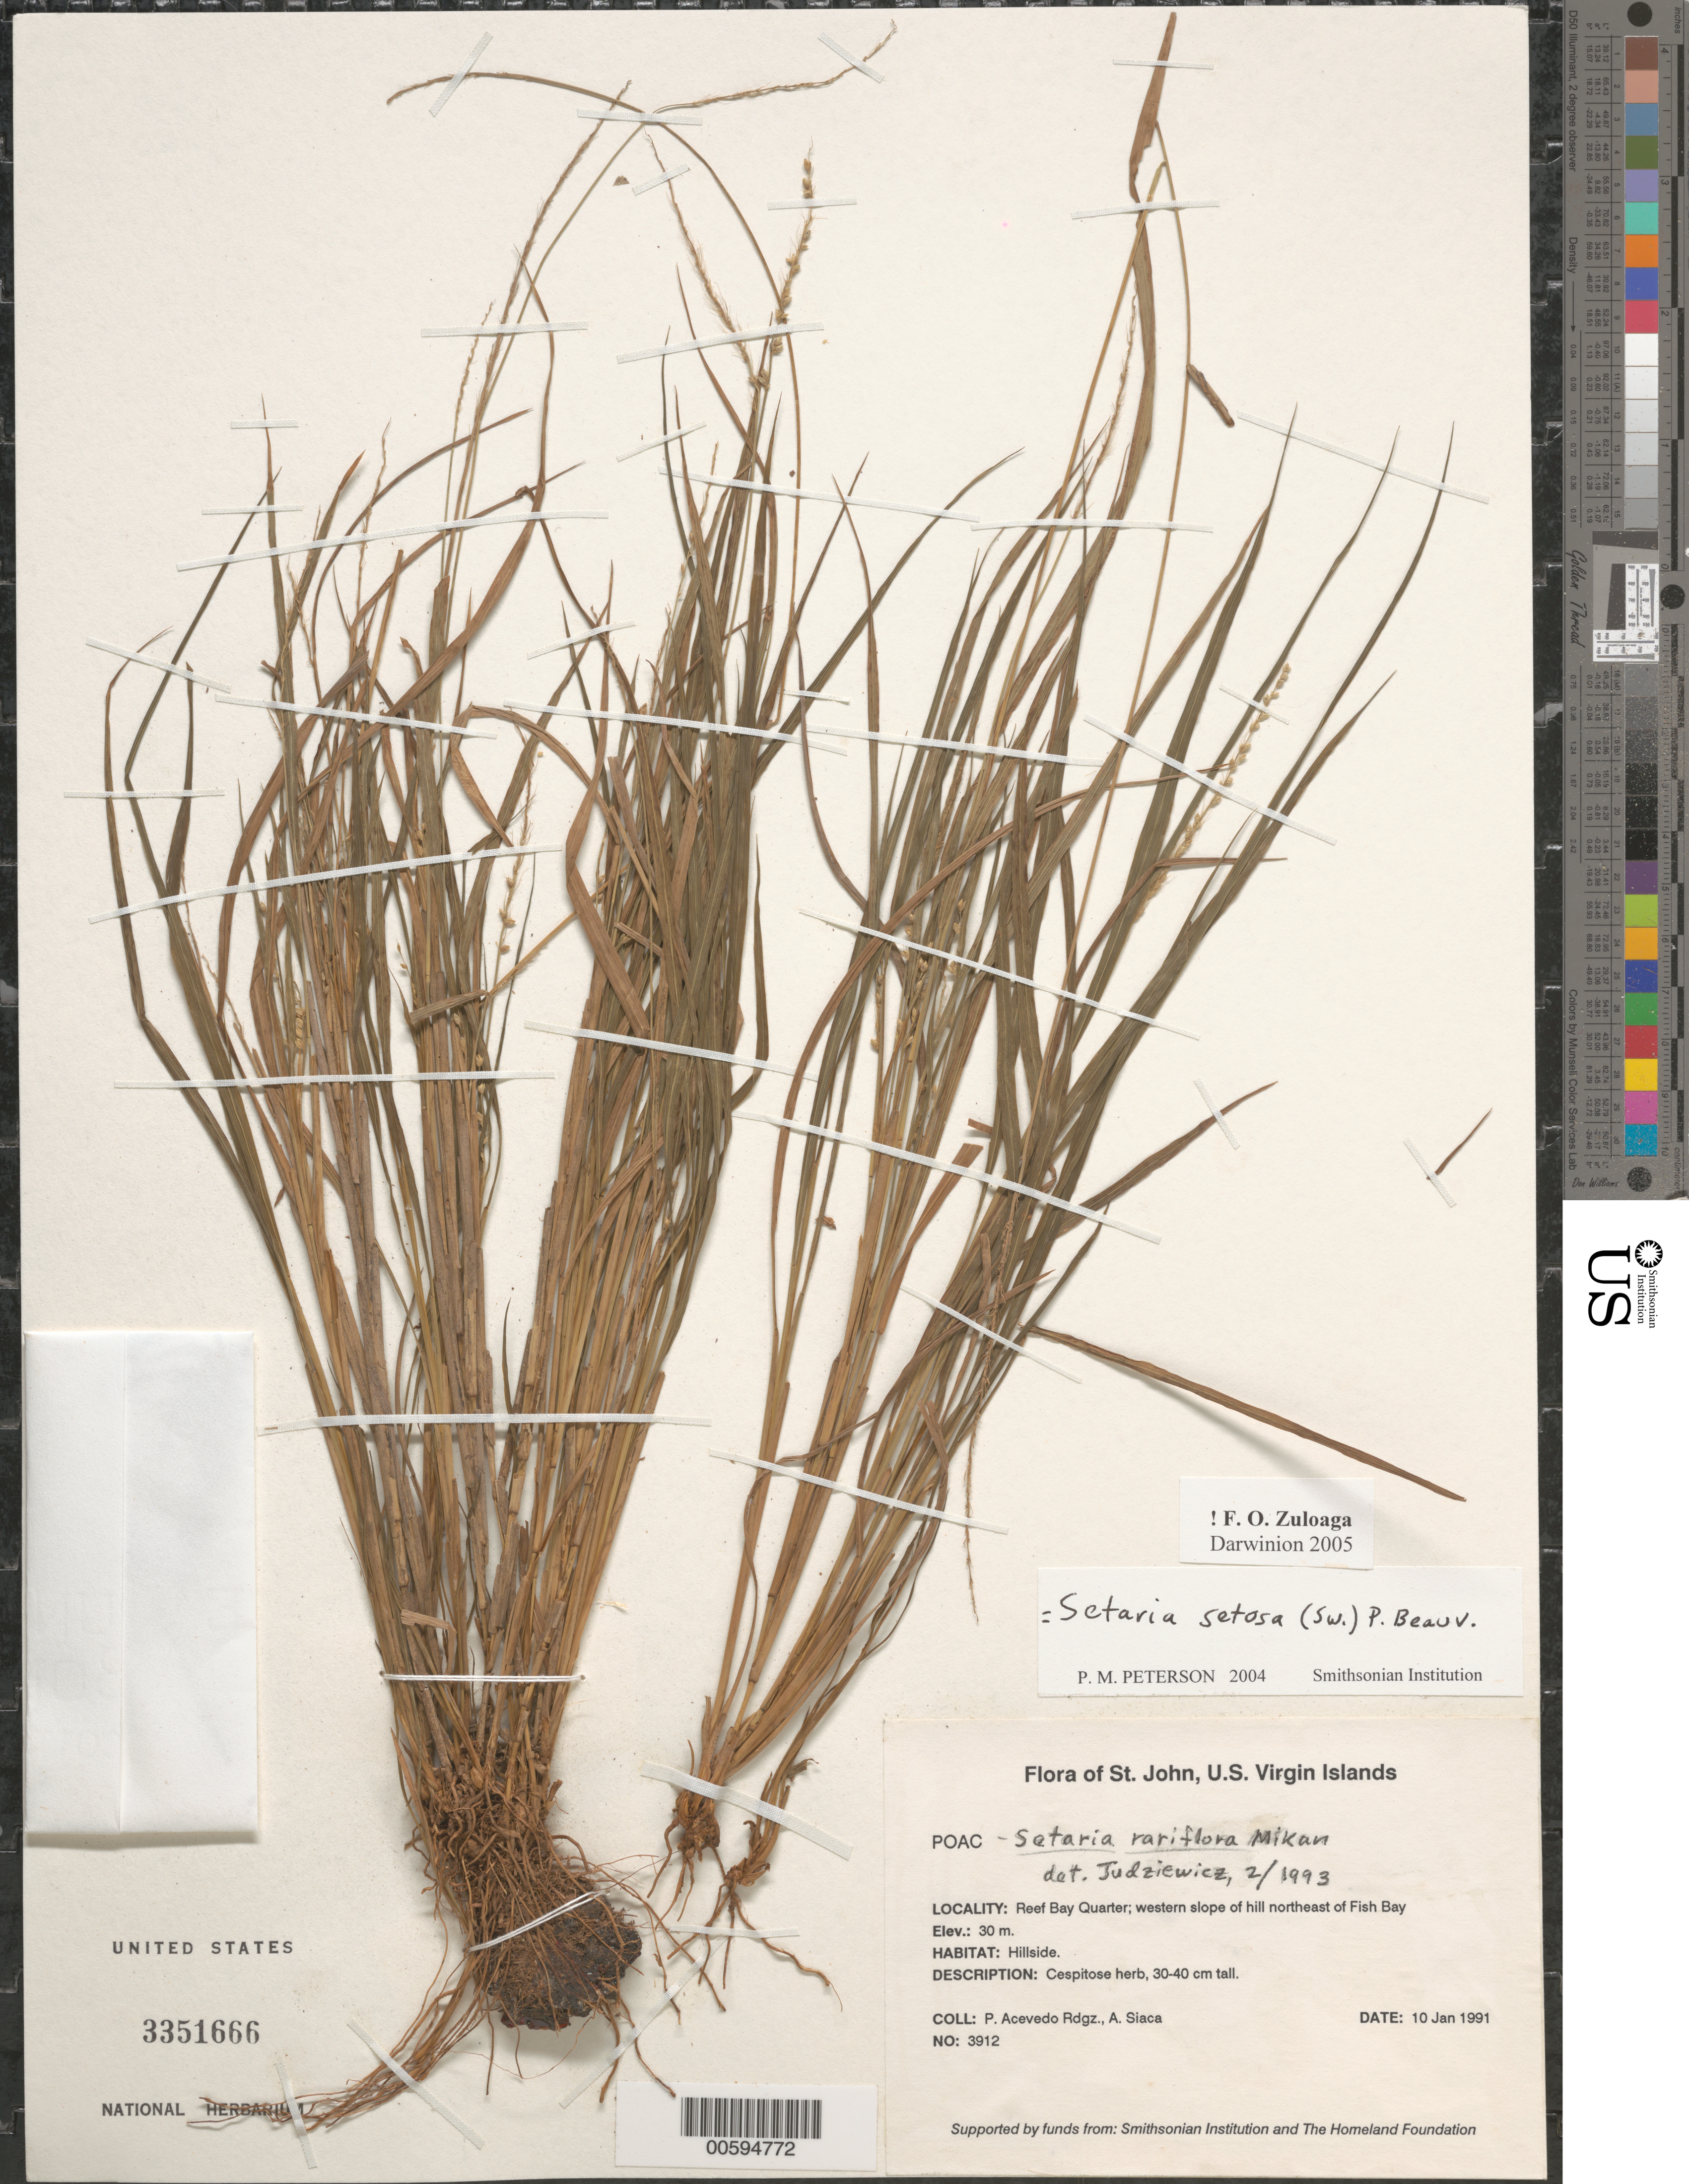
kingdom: Plantae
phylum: Tracheophyta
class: Liliopsida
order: Poales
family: Poaceae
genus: Setaria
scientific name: Setaria setosa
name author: (Sw.) P. Beauv.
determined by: Peterson, Paul M., (BOT), Smithsonian Institution - National Museum of Natural History (UNITED STATES)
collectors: P. Acevedo-Rodr. & A. Siaca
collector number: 3912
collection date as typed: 10 Jan 1991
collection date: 1991-01-10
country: U.S. Virgin Islands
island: St. John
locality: Reef Bay Quarter; western slope of hill northeast of Fish Bay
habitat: Hillside.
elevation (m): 30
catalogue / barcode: US 3351666